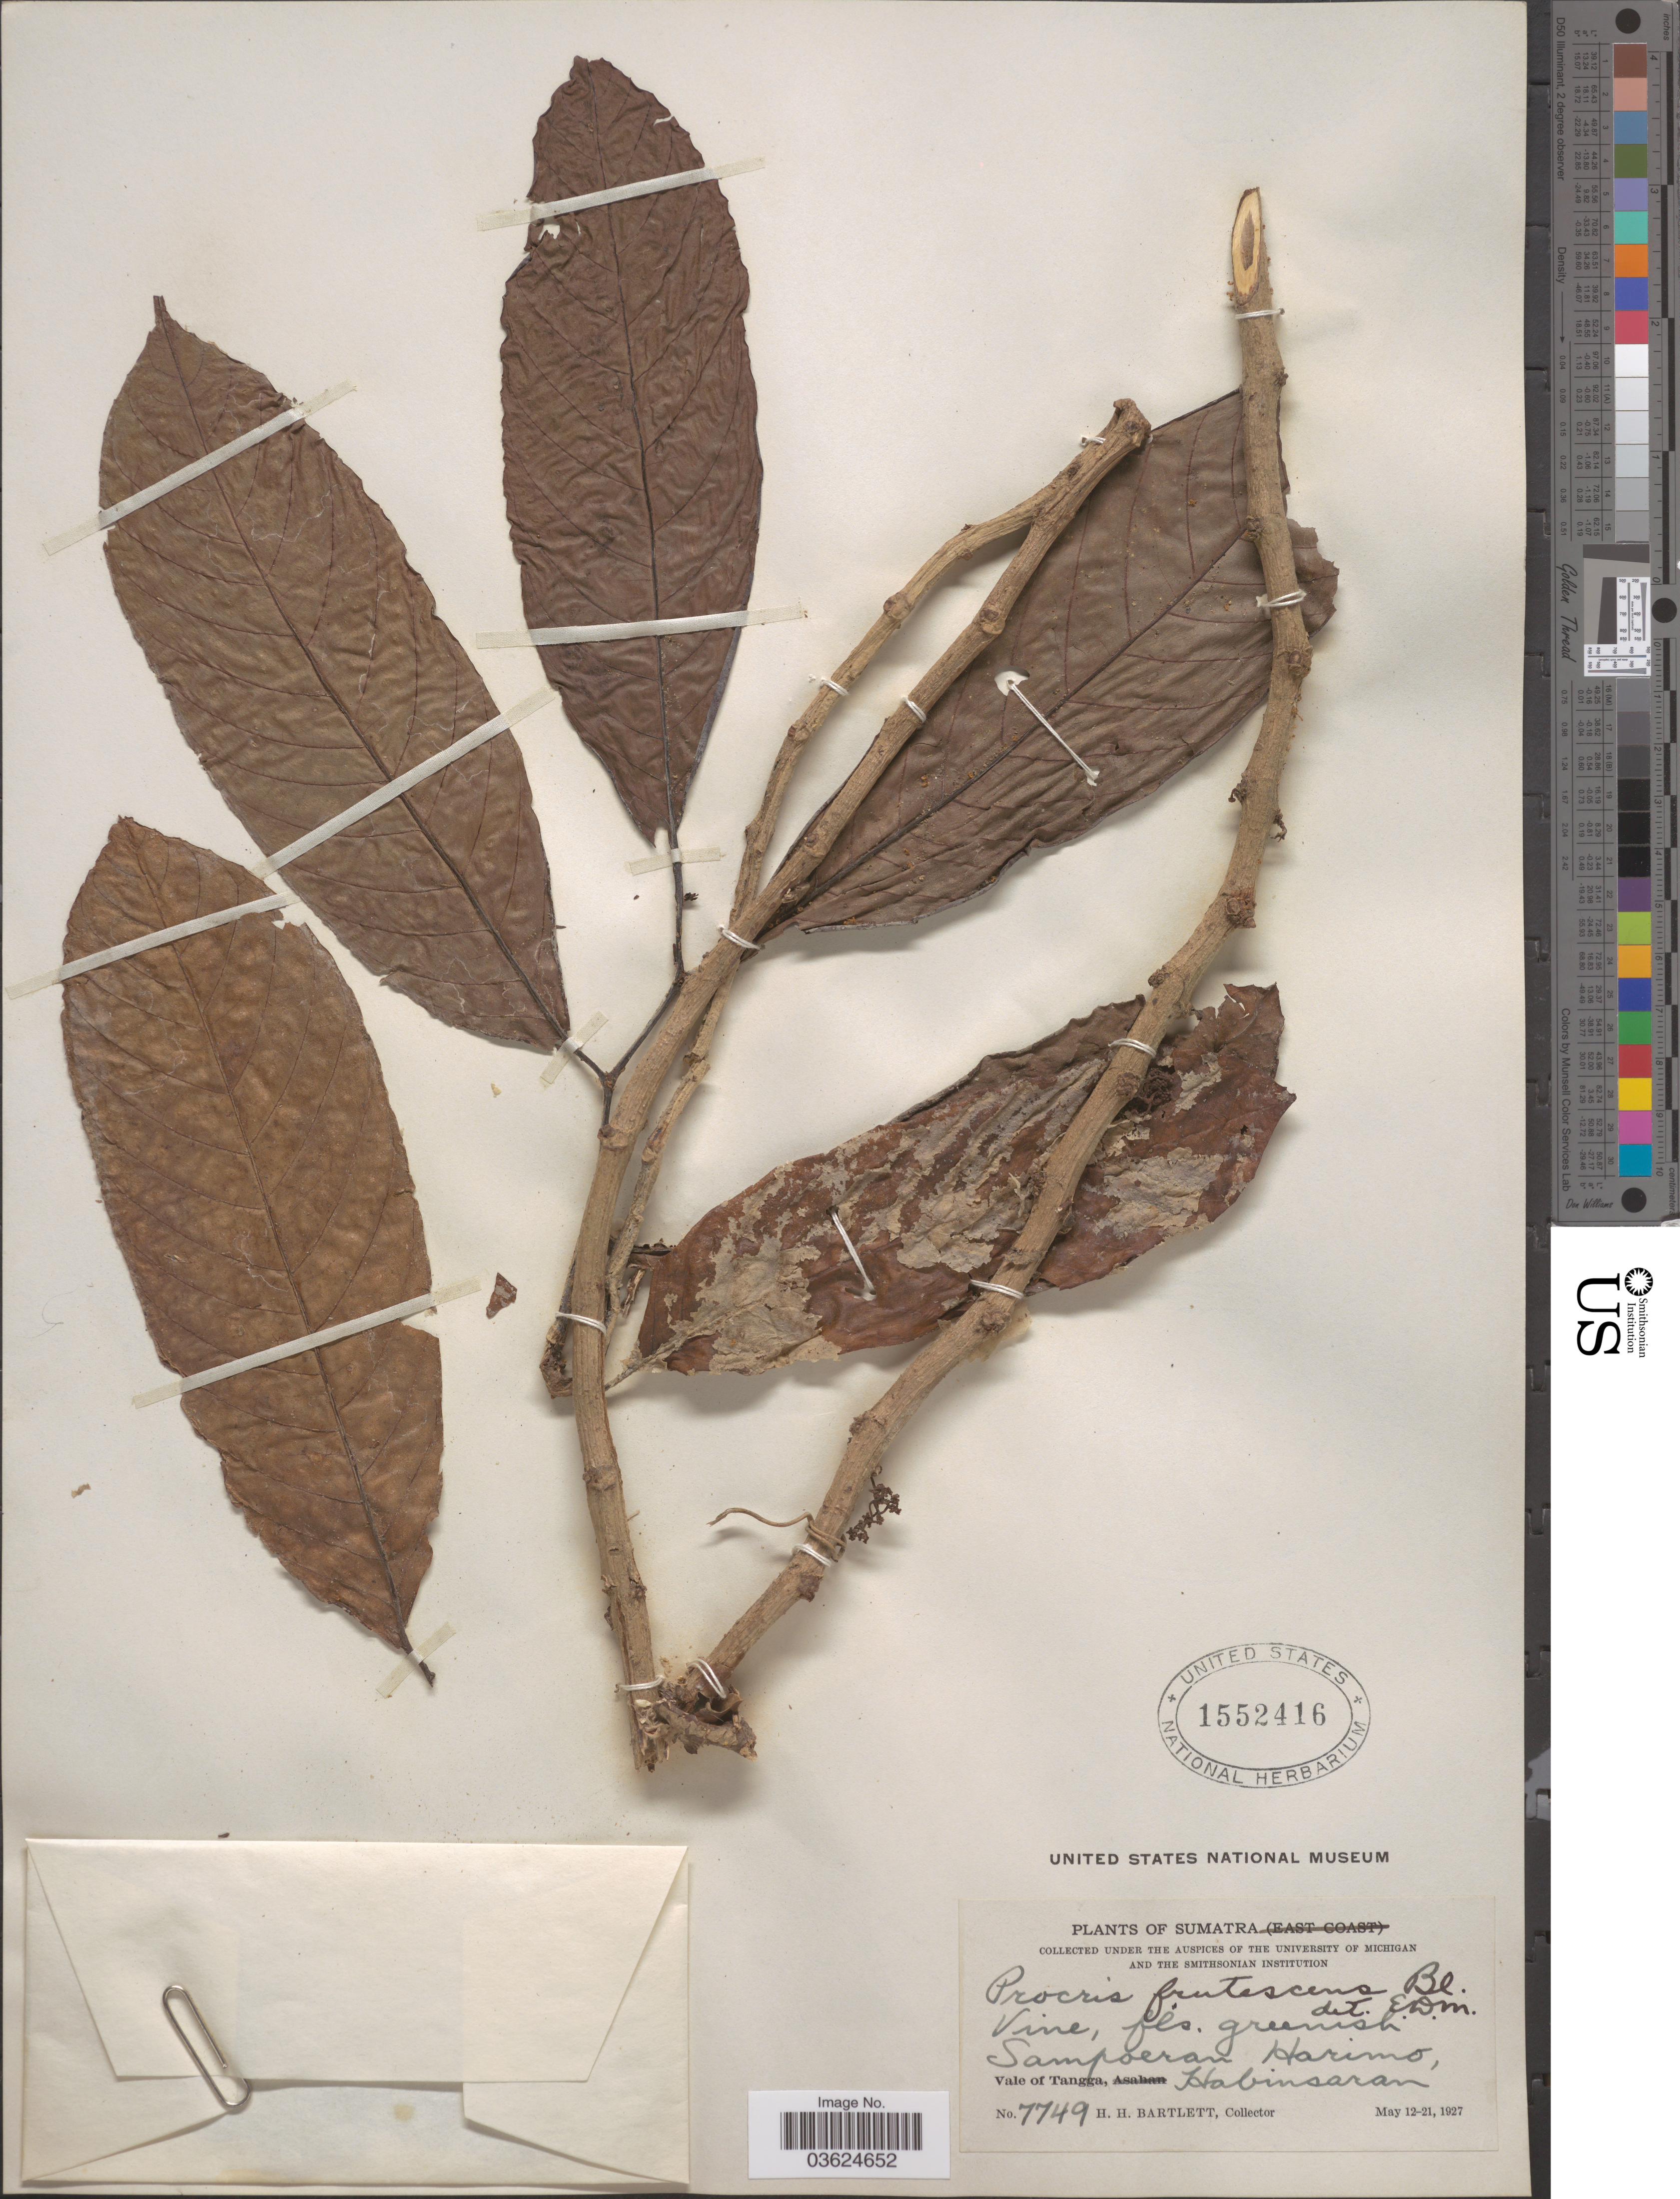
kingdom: Plantae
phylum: Tracheophyta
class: Magnoliopsida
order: Rosales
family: Urticaceae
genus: Procris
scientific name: Procris frutescens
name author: Blume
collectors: H. H. Bartlett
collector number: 7749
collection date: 1927-05-12/1927-05-21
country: Indonesia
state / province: Sumatra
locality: Sampoeran Harimo, Vale of Tangga, Habinsaran.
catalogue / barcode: US 1552416